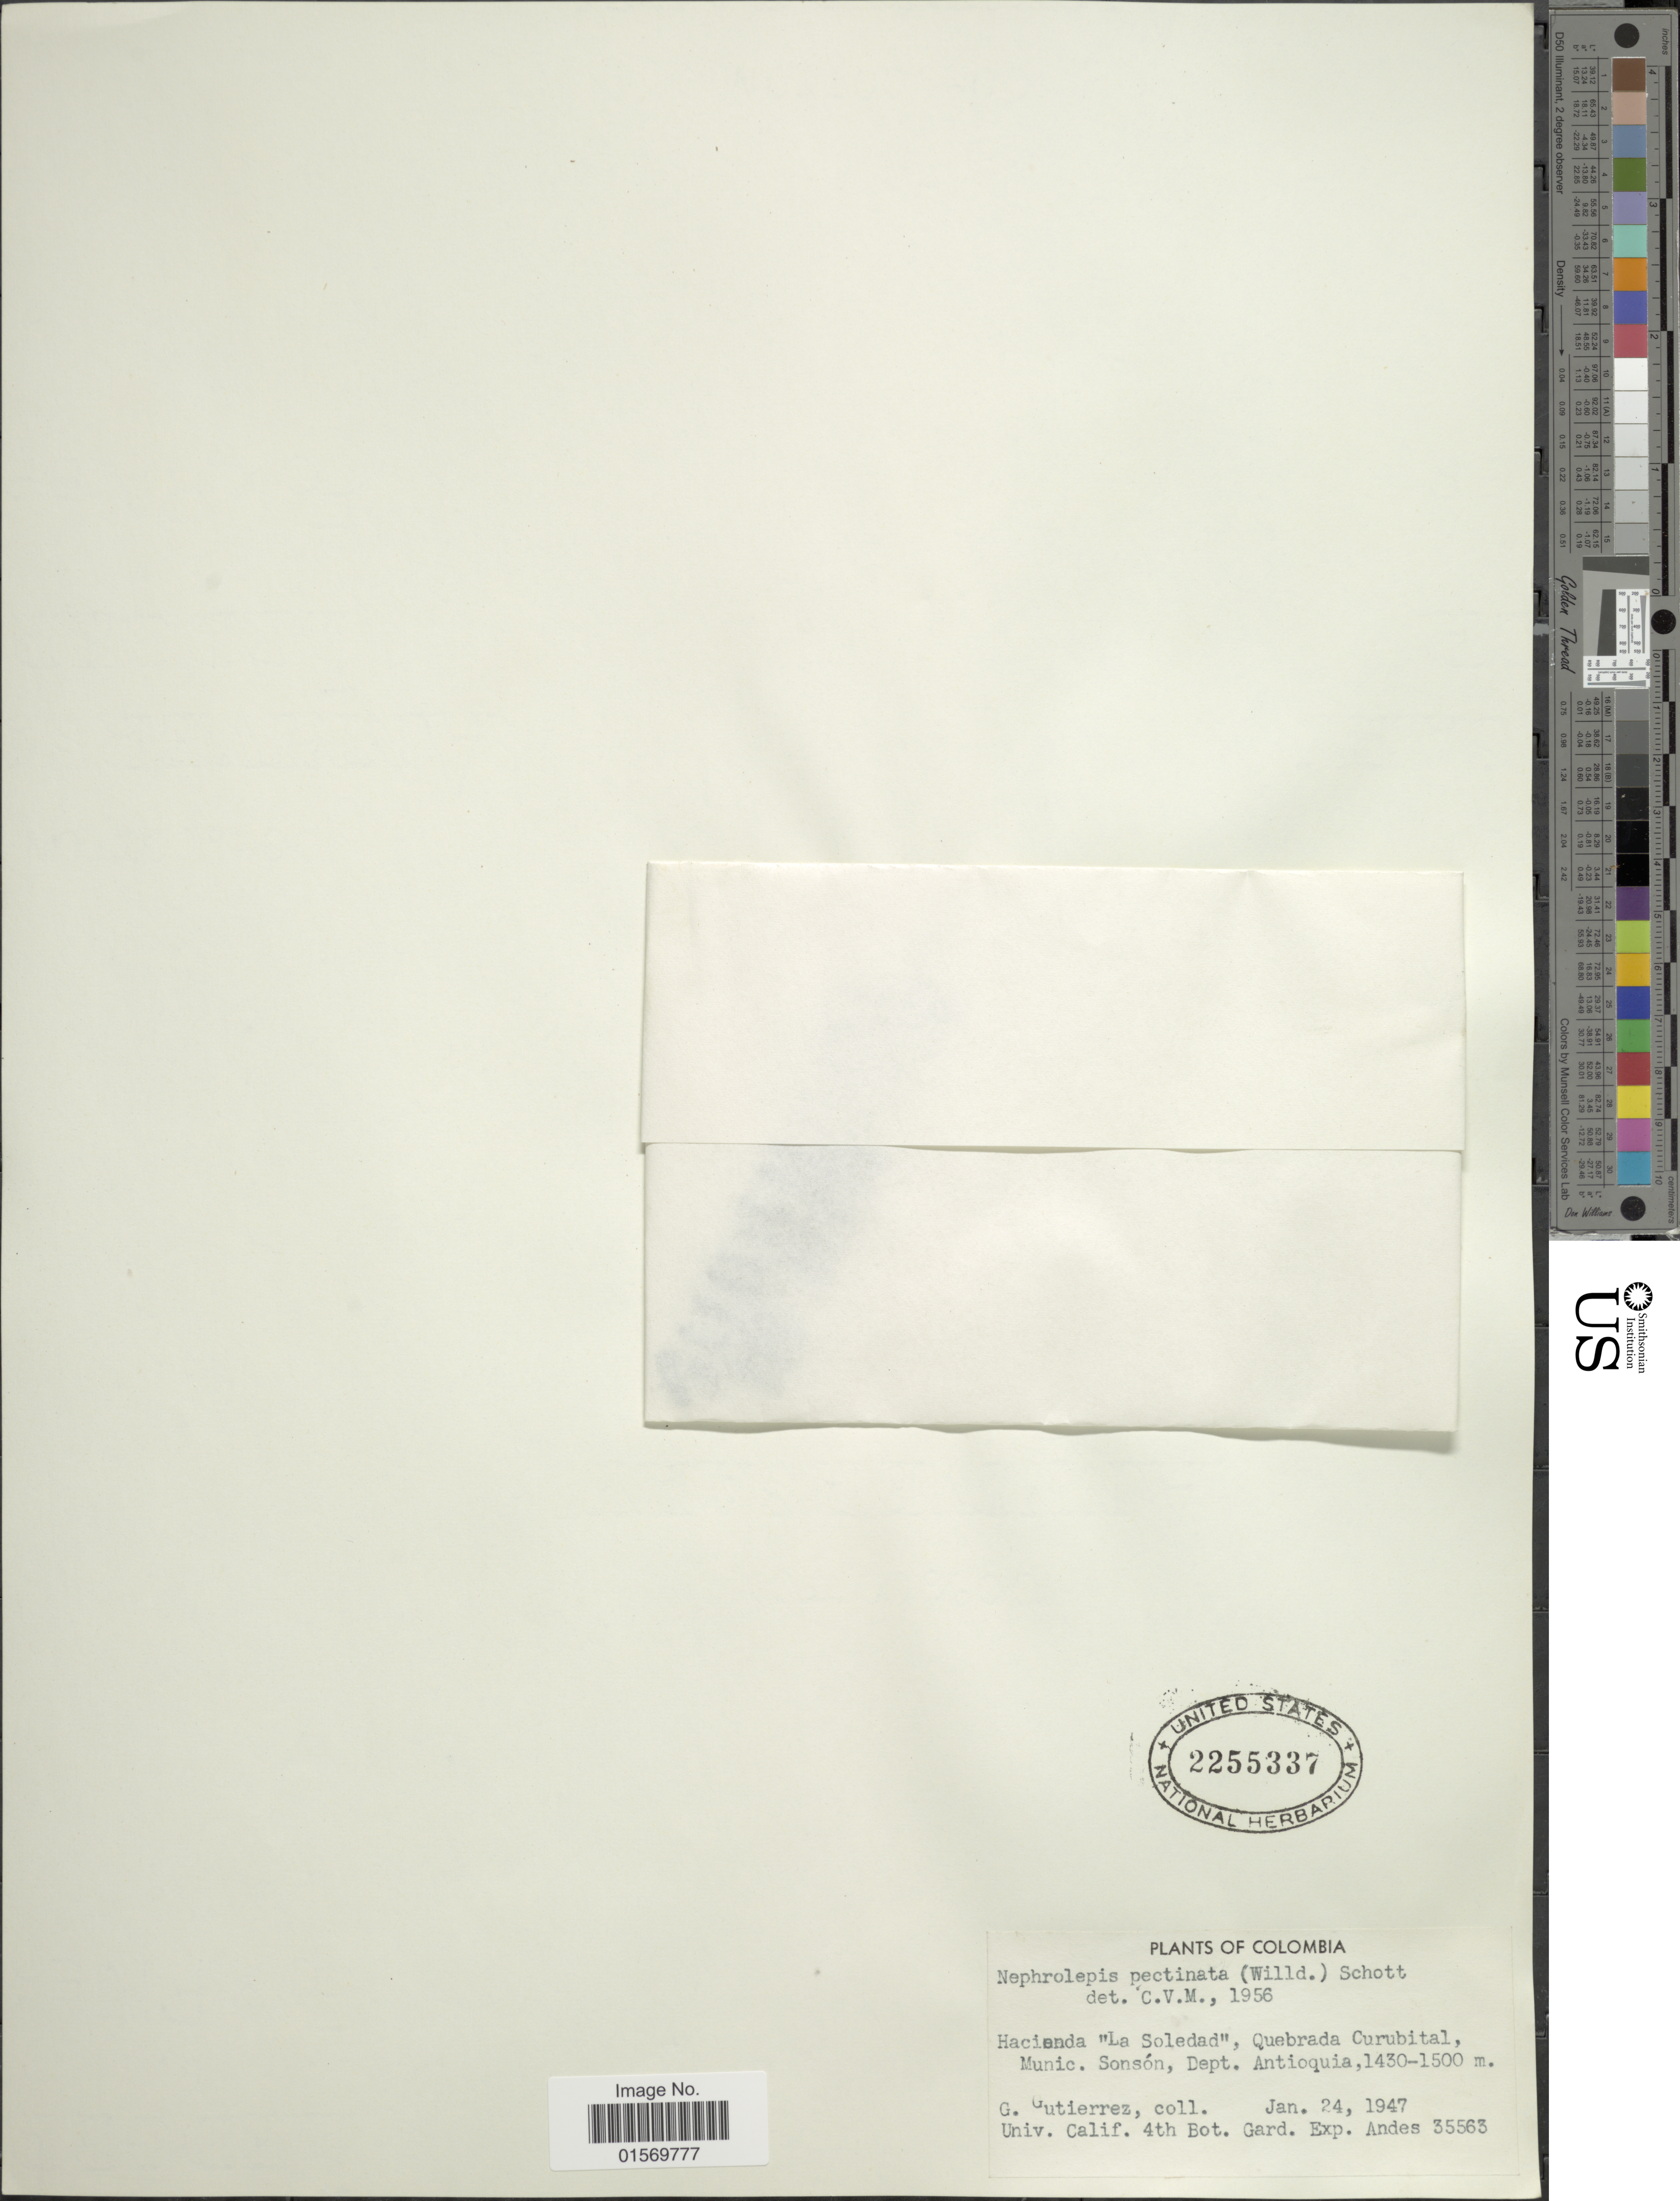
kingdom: Plantae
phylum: Tracheophyta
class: Polypodiopsida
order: Polypodiales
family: Nephrolepidaceae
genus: Nephrolepis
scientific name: Nephrolepis pectinata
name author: (Willd.) Schott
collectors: G. Gutierrez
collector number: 35563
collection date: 1947-01-24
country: Colombia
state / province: Antioquia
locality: Hacienda "La Soledad", Quebrada Curubital, Munic. Sonsón.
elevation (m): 1430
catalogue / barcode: US 2255337